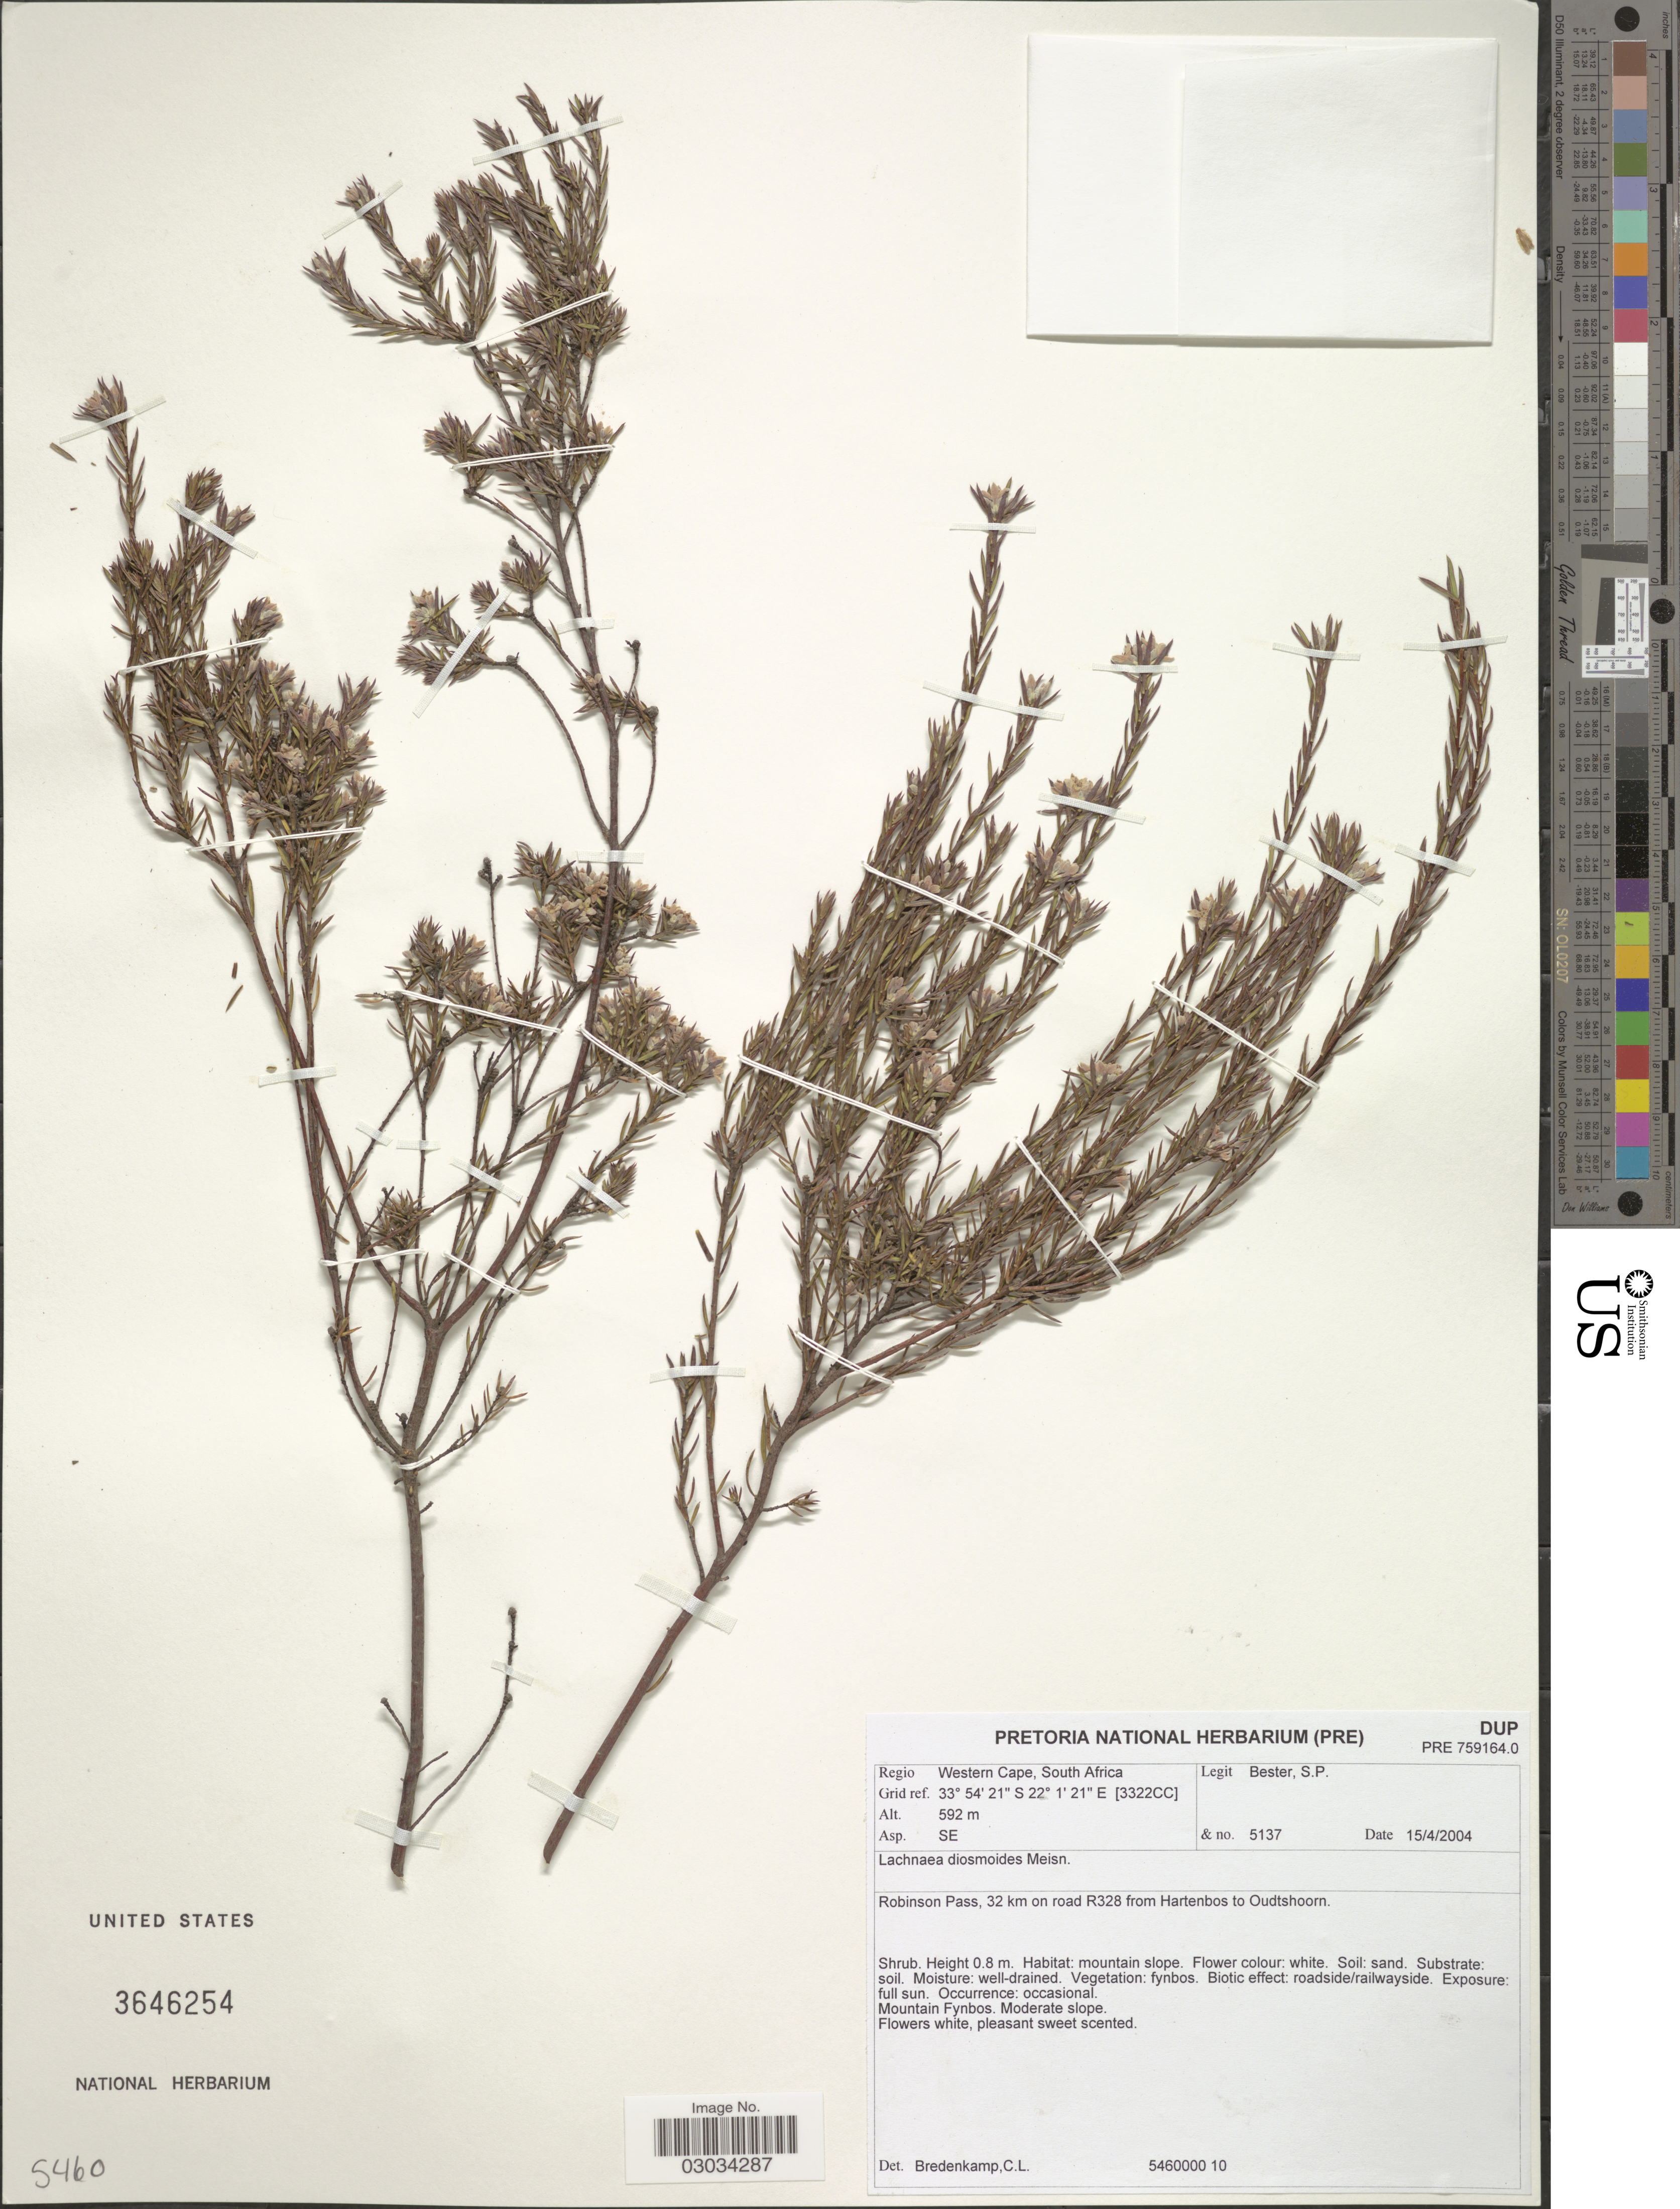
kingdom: Plantae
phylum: Tracheophyta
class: Magnoliopsida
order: Malvales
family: Thymelaeaceae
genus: Lachnaea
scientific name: Lachnaea diosmoides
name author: Meisn.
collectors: S. Bester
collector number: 5137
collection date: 2004-04-15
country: South Africa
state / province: Western Cape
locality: Regio Western Cape. (3322CC). Asp. SE. Robinson Pass, 32 km on road R328 from Hartenbos to Oudtshoorn.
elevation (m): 592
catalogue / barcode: US 3646254